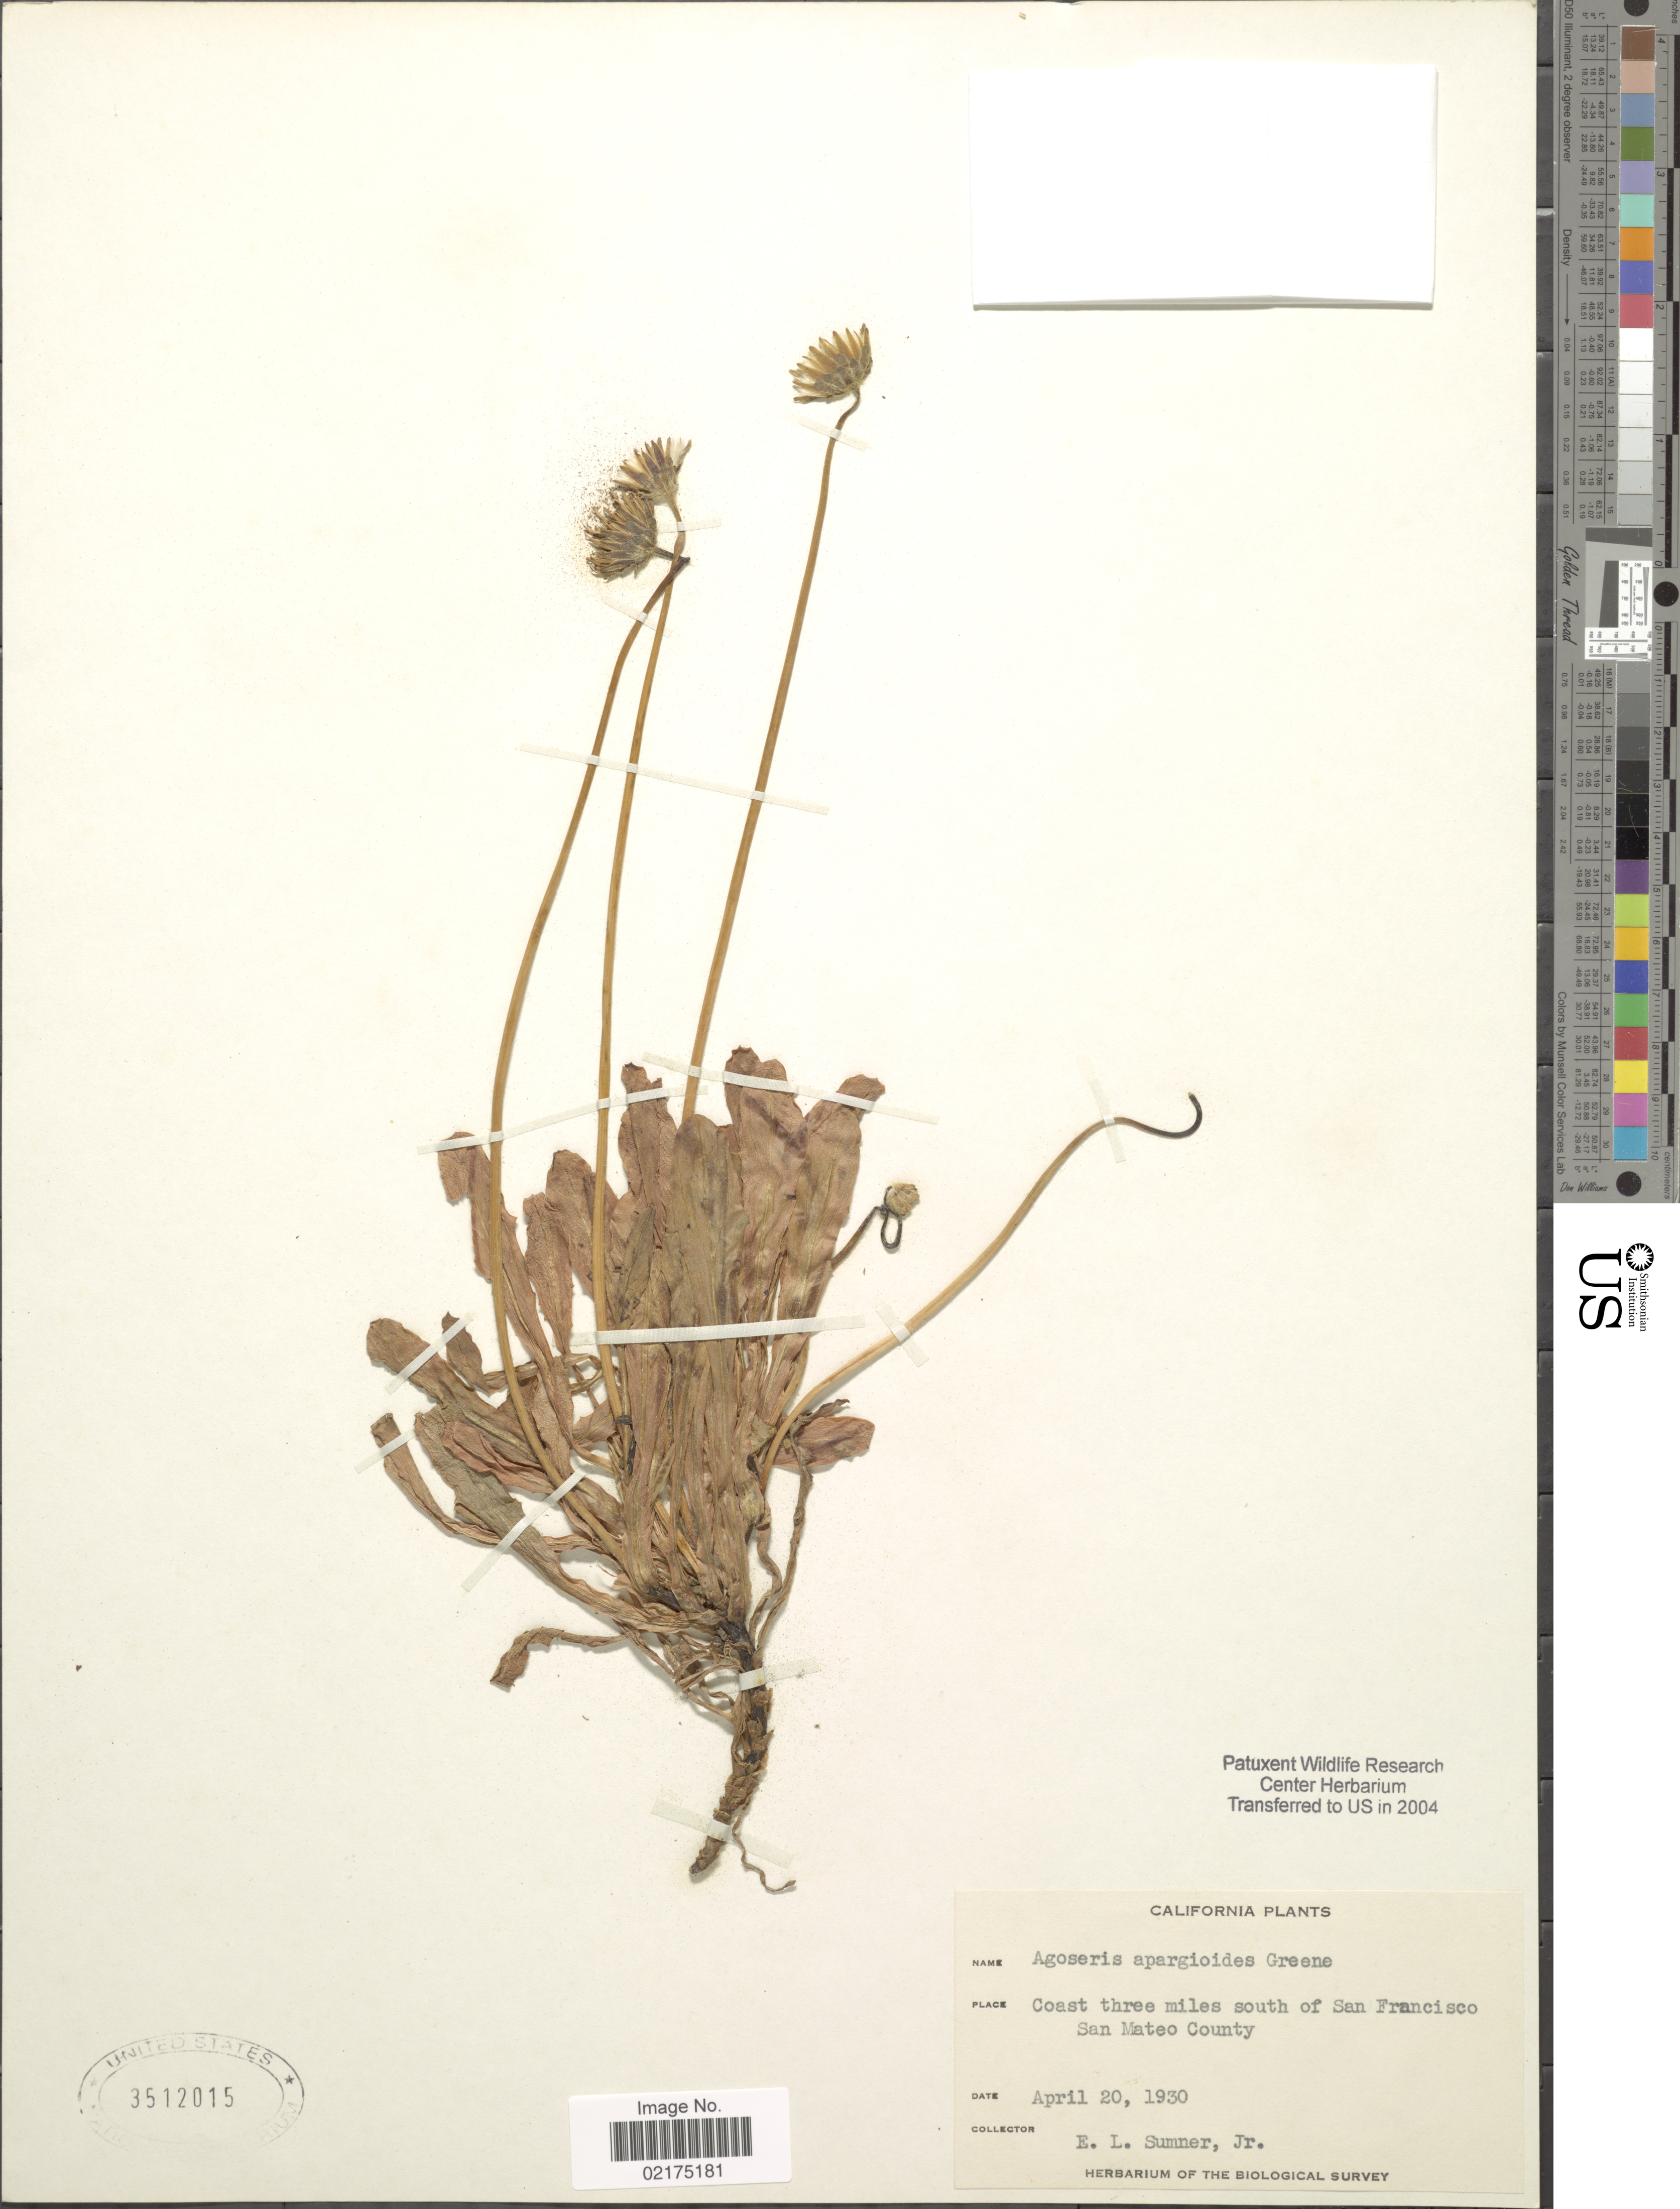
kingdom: Plantae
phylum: Tracheophyta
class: Magnoliopsida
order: Asterales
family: Asteraceae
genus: Agoseris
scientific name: Agoseris apargioides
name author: (Less.) Greene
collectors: E. Sumner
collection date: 1930-04-20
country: United States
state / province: California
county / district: San Mateo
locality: Coast three miles south of San Francisco San Mateo County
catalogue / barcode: US 3512015